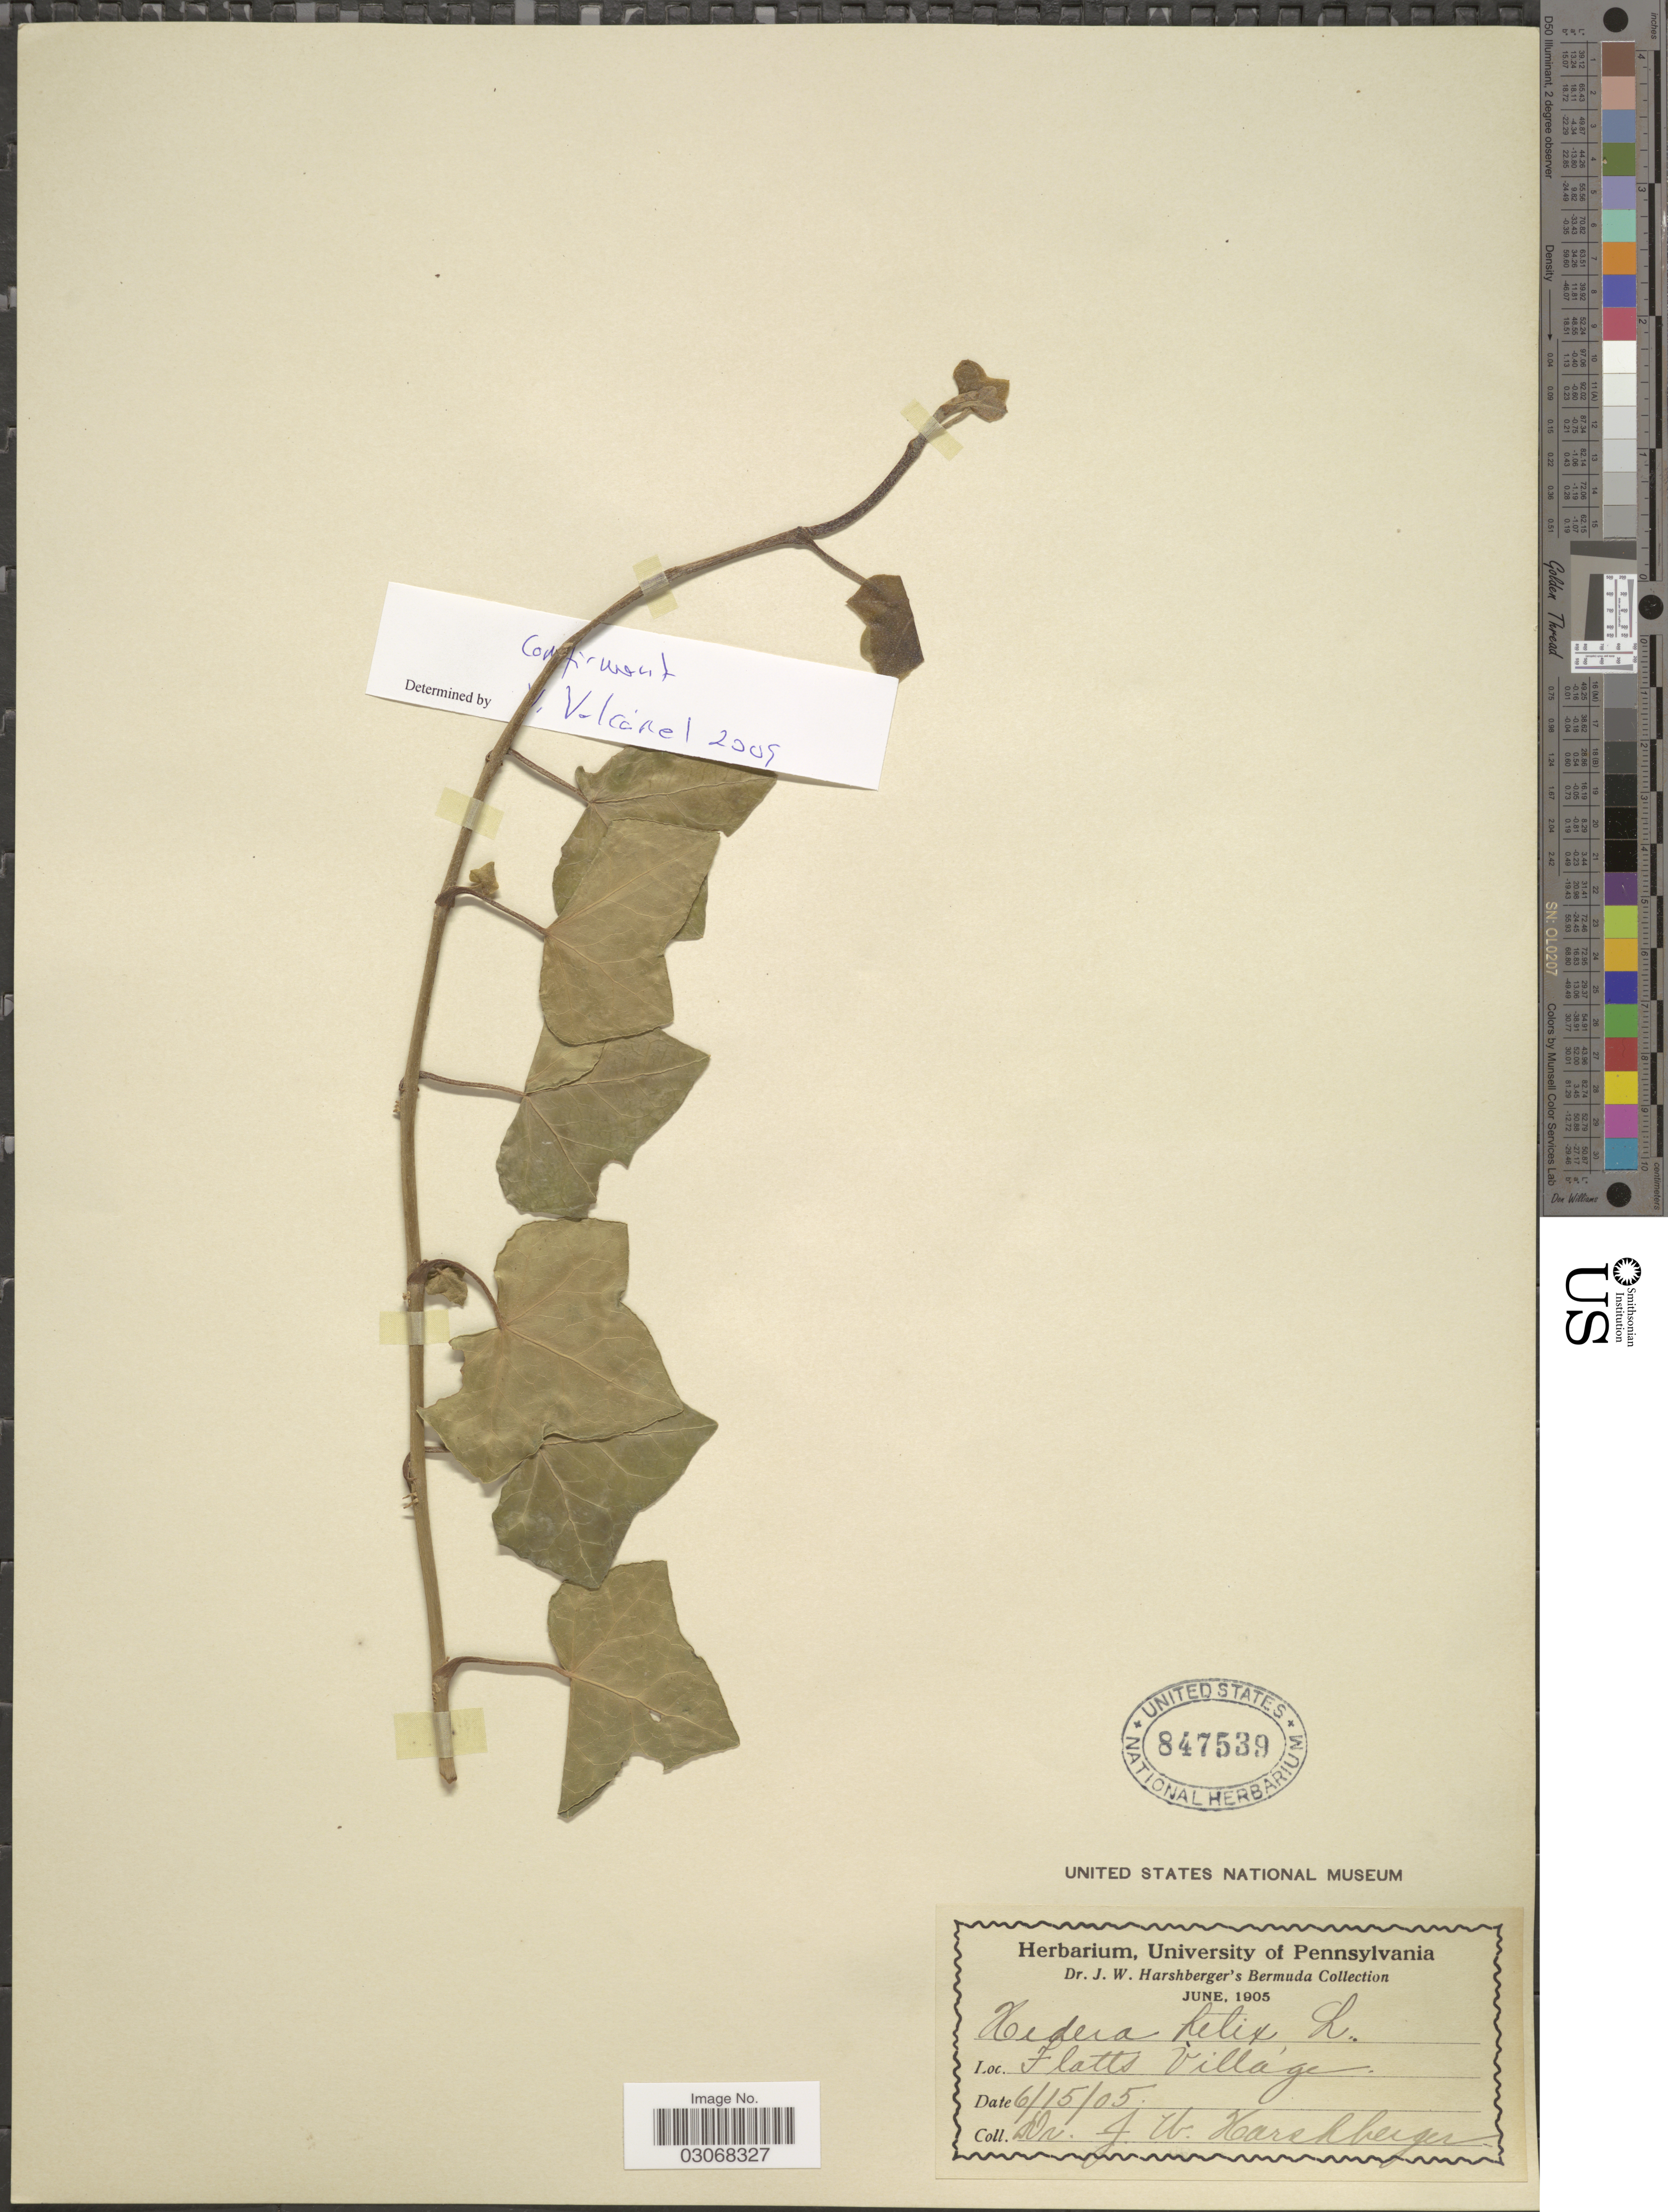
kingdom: Plantae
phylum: Tracheophyta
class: Magnoliopsida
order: Apiales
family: Araliaceae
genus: Hedera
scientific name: Hedera helix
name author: L.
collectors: J. W. Harshberger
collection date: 1905-06-15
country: United States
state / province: Pennsylvania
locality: Flatts Village.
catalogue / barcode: US 647539